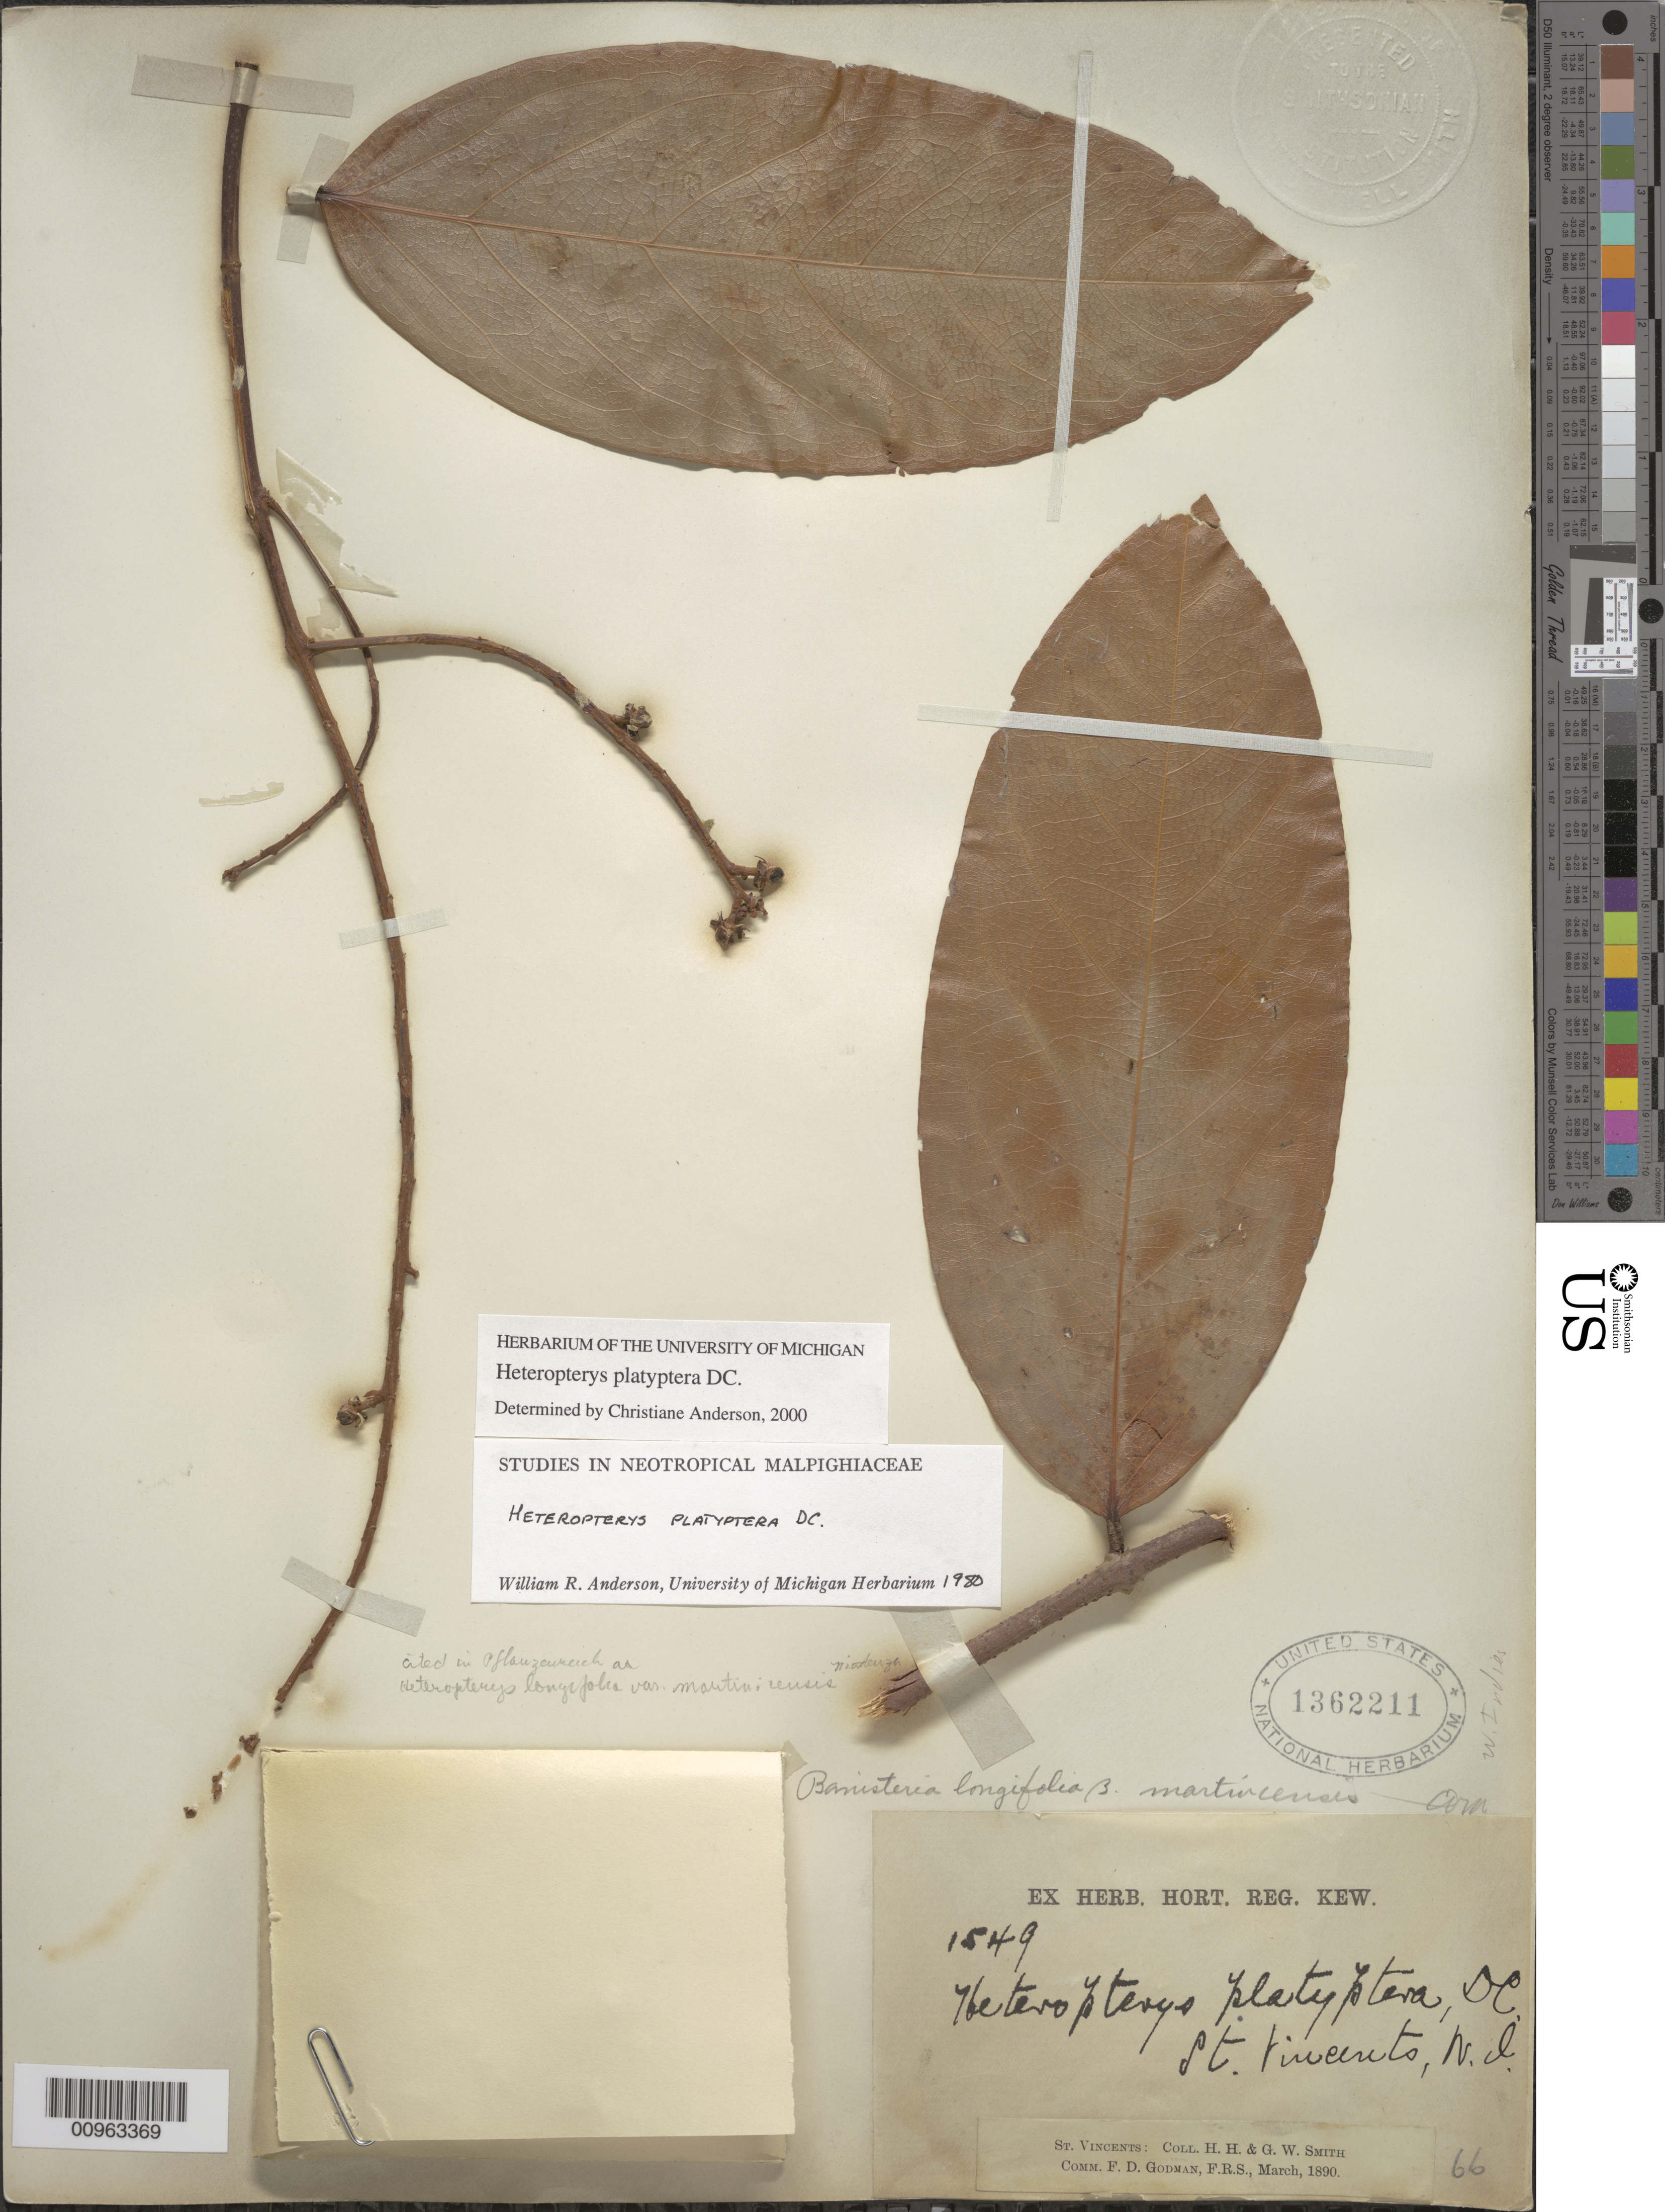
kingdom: Plantae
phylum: Tracheophyta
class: Magnoliopsida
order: Malpighiales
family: Malpighiaceae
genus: Heteropterys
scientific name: Heteropterys platyptera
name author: DC.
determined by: Anderson, C.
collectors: H. H. Smith, G. Smith & F. d. C. Godman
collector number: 1549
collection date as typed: Mar 1890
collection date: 1890-03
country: St. Vincent - Grenadines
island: St. Vincent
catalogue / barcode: US 1362211